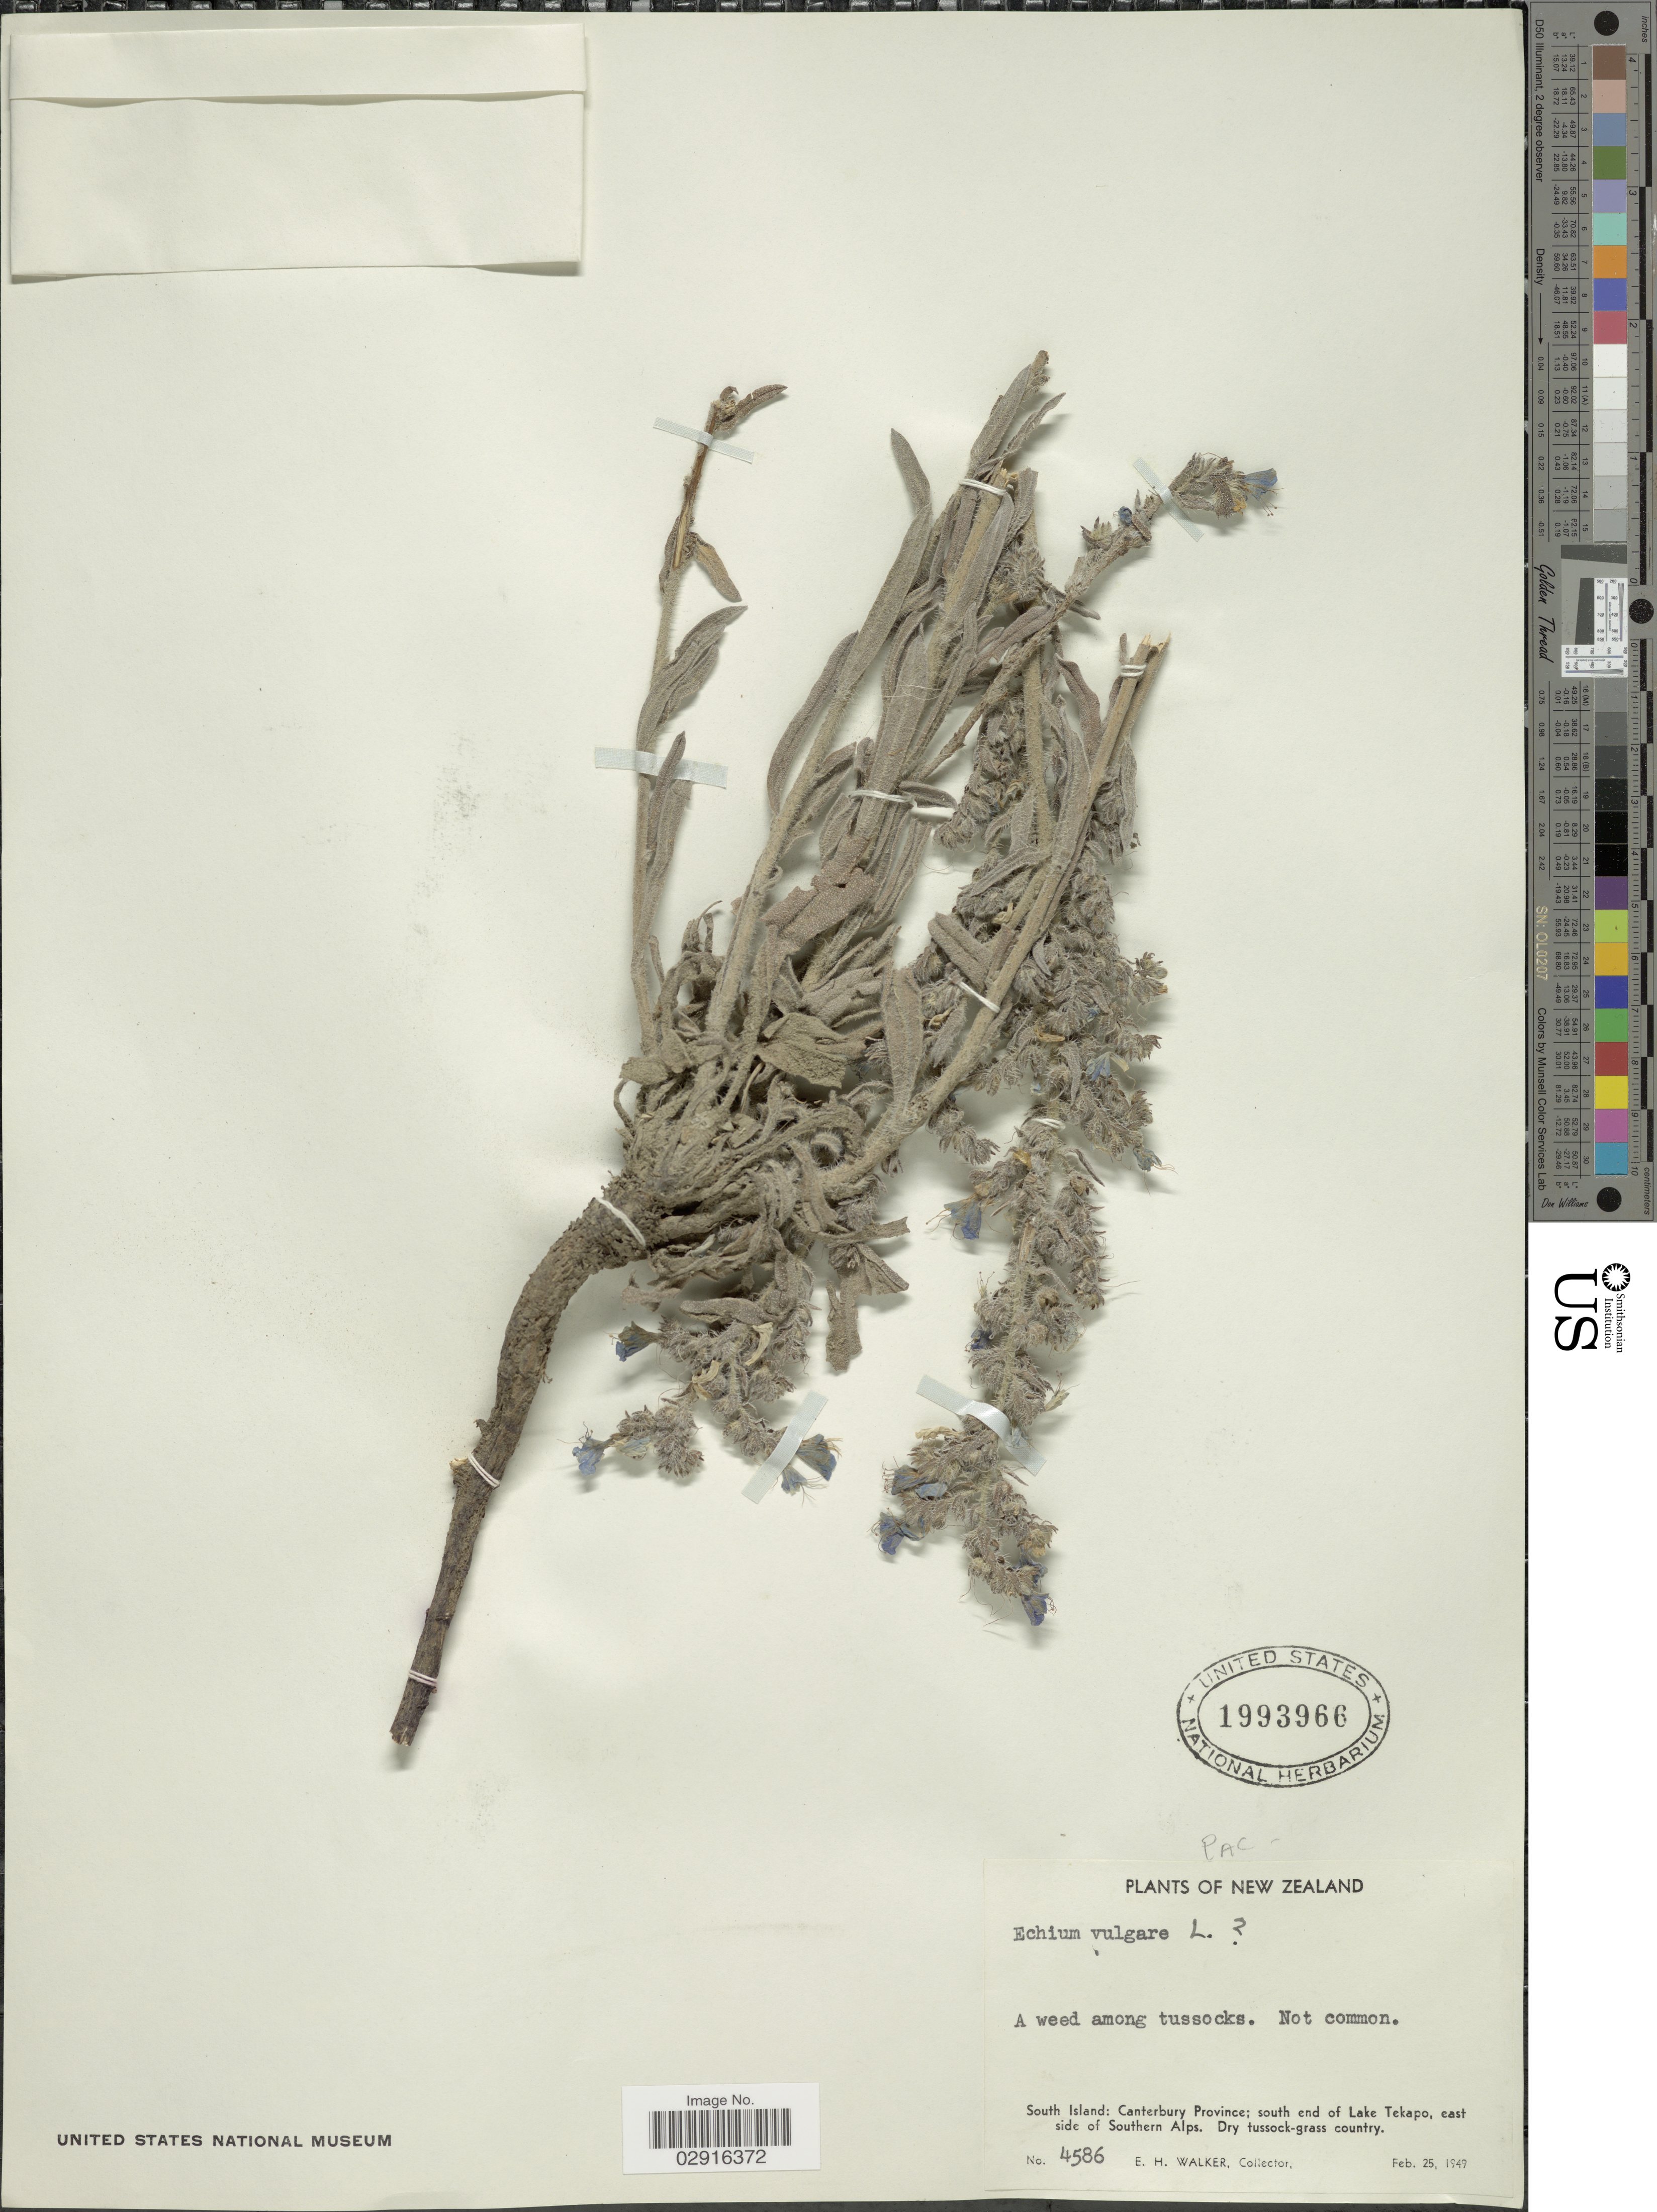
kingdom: Plantae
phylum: Tracheophyta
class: Magnoliopsida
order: Boraginales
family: Boraginaceae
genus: Echium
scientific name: Echium vulgare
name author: L.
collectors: E. H. Walker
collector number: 4586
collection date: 1949-02-25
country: New Zealand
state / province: Canterbury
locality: South Island: Canterbury Province; south end of Lake Tekapo, east side of Southern Alps.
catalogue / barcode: US 1993966